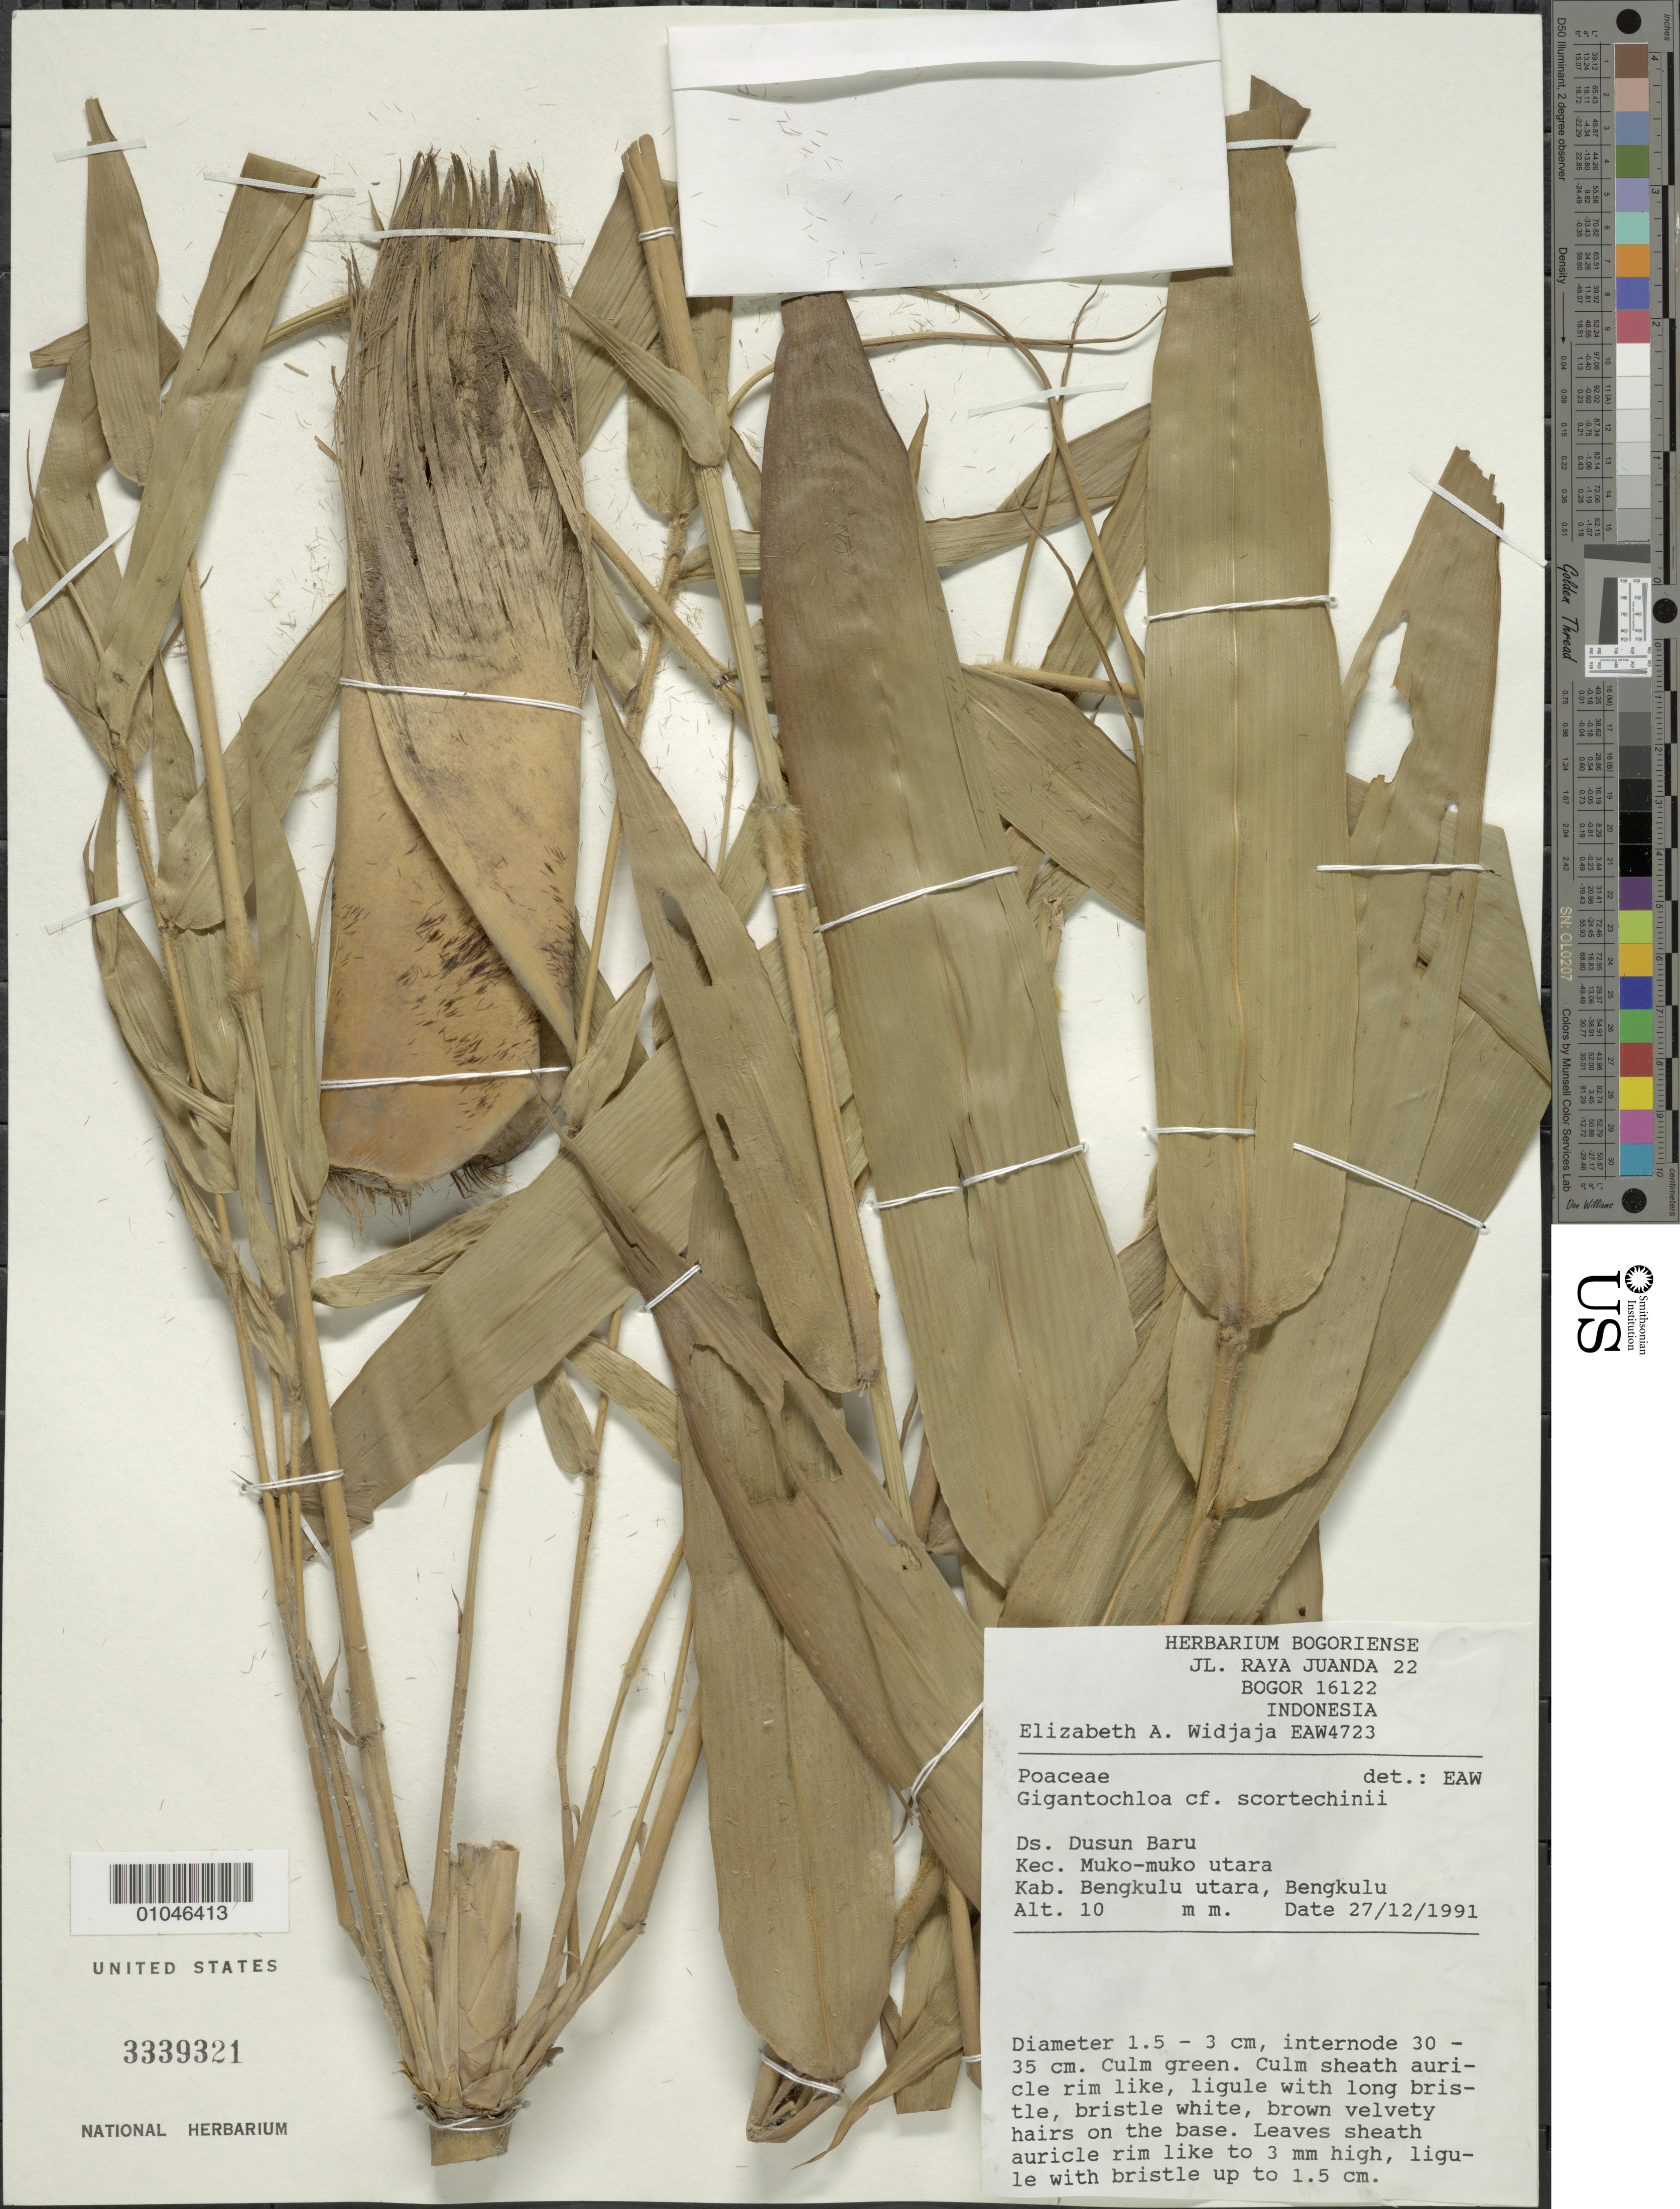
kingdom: Plantae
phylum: Tracheophyta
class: Liliopsida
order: Poales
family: Poaceae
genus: Gigantochloa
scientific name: Gigantochloa scortechinii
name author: Gamble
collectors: E. A. Widjaja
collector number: EAW 4723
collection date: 1991-12-27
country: Indonesia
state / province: Sumatra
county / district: Bengkulu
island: Sumatra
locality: Ds. Dusun Baru, Kec. Muko-muko utara, Kab. Benkulu utara, Bengkulu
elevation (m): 10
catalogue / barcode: US 3339321